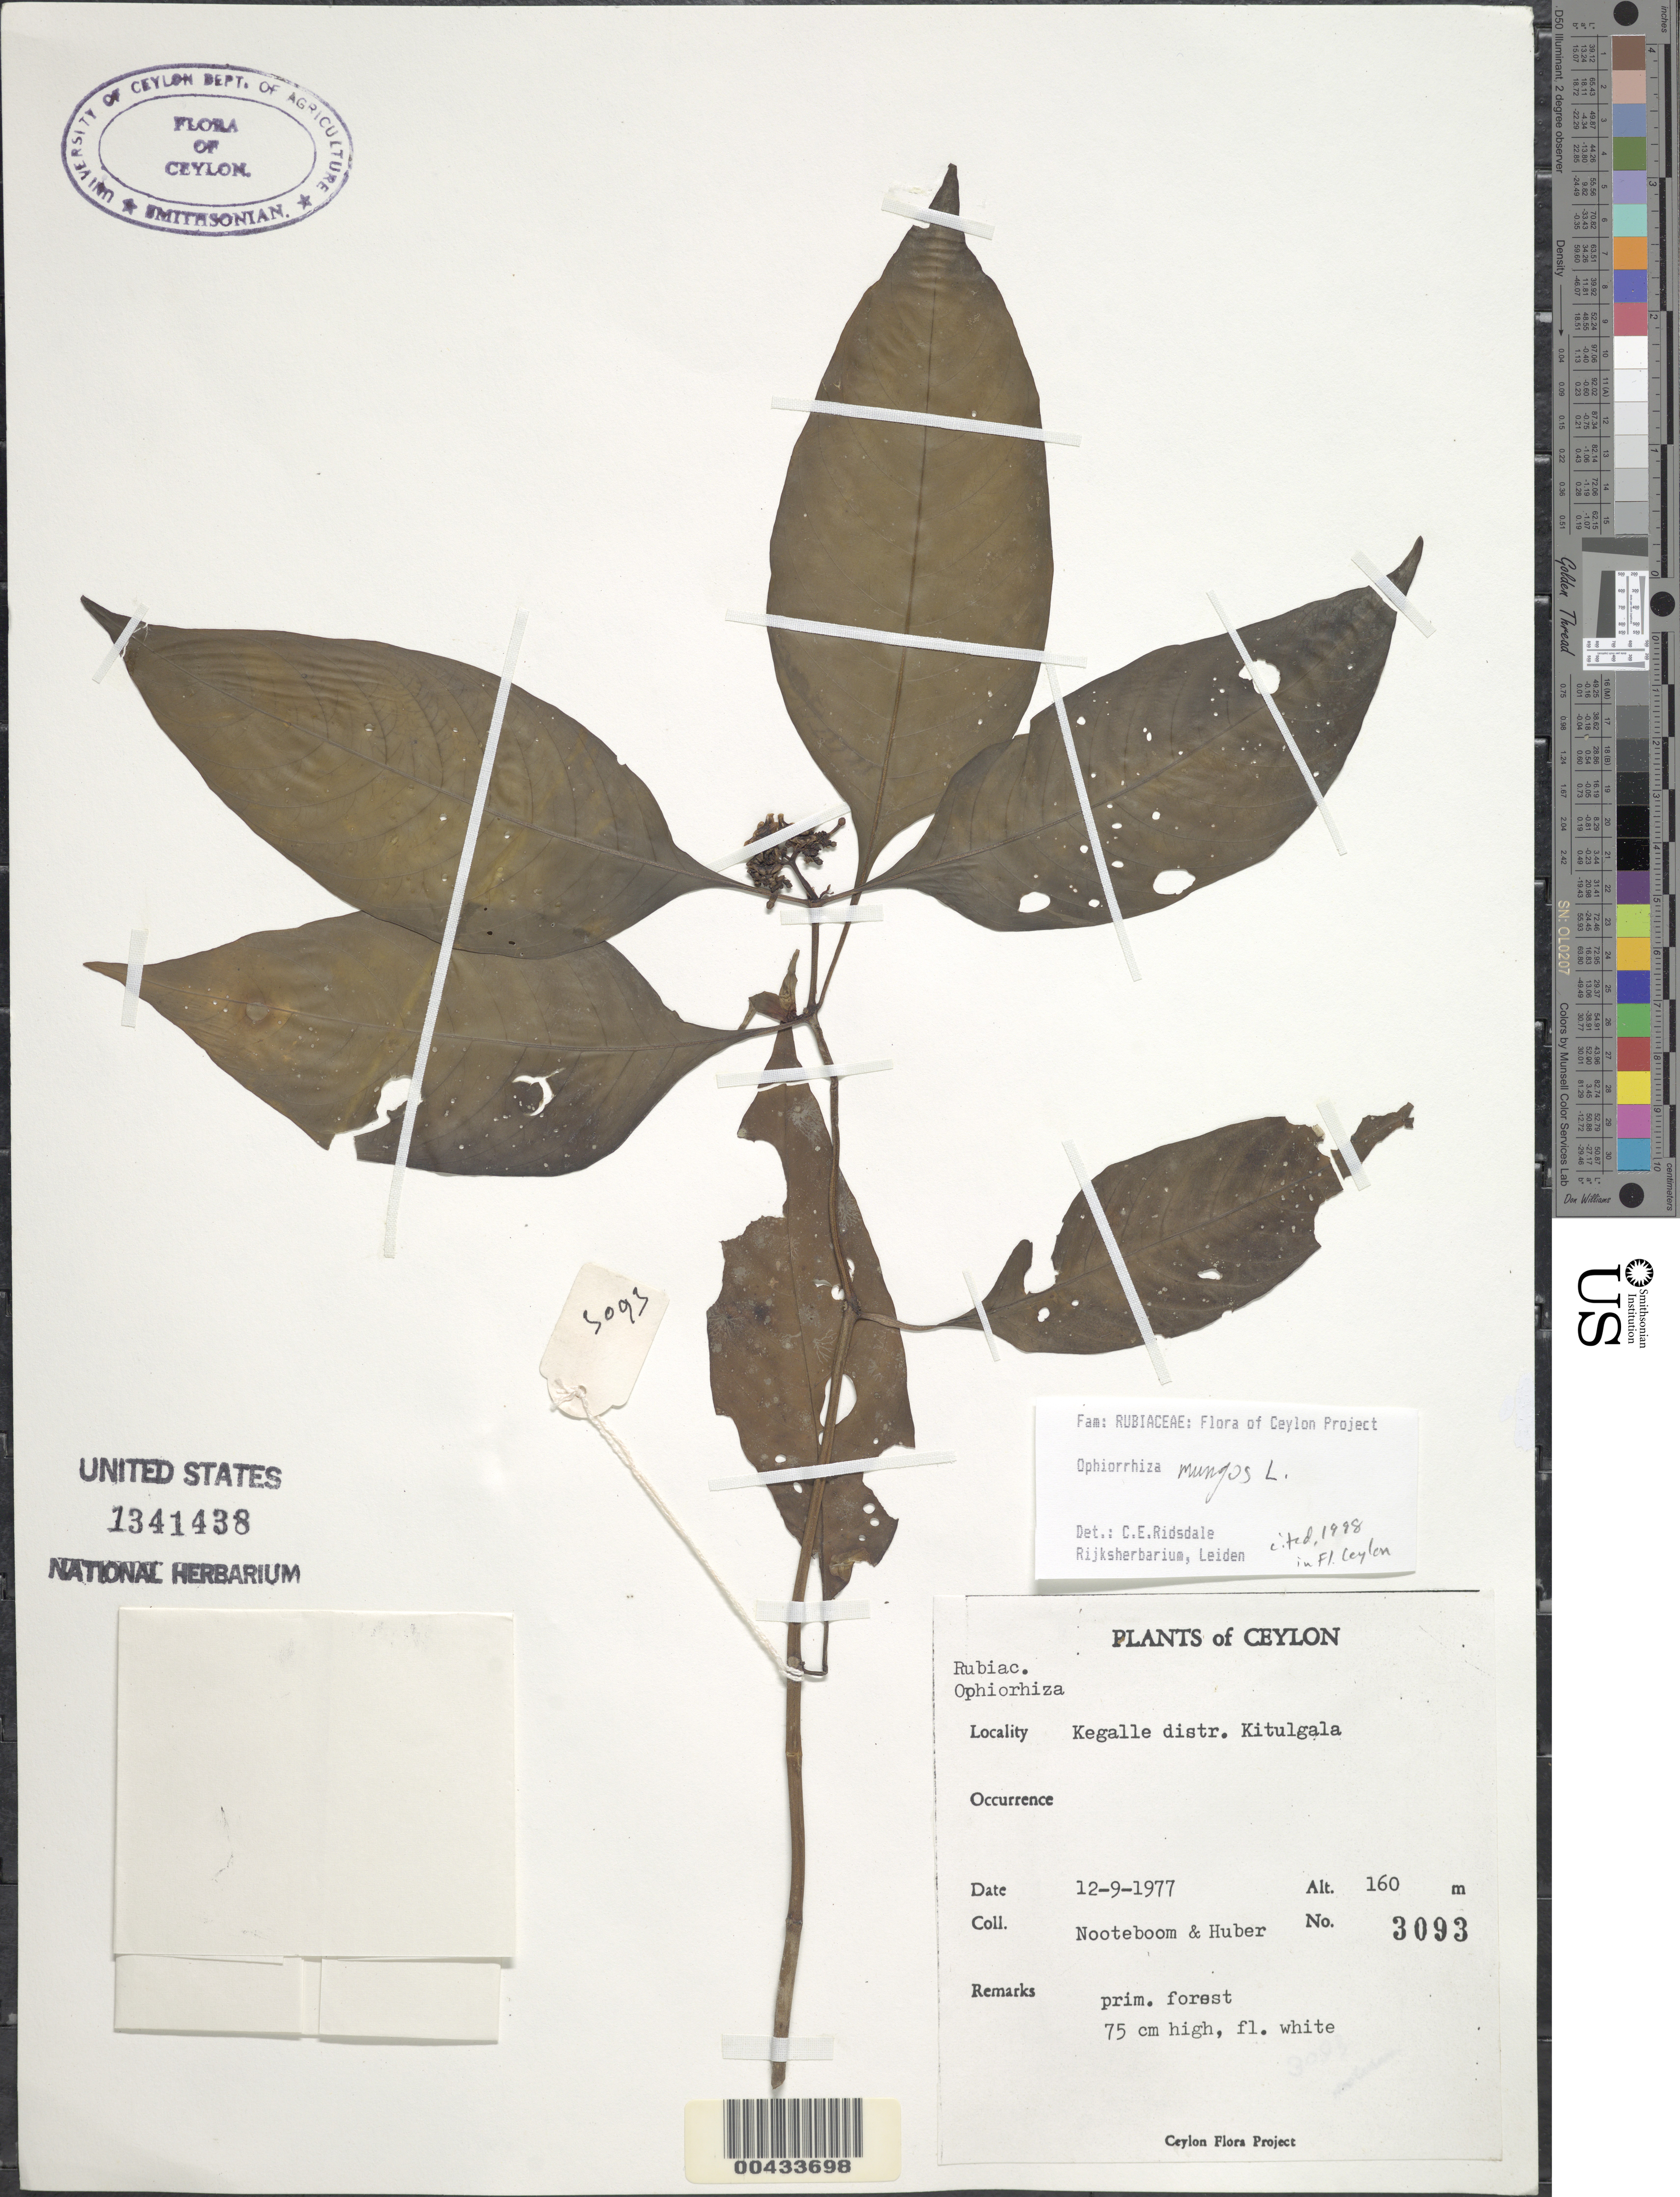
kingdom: Plantae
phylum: Tracheophyta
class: Magnoliopsida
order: Gentianales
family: Rubiaceae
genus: Ophiorrhiza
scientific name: Ophiorrhiza mungos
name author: L.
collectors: H. P. Nooteboom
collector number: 3093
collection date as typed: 12 Sep 1977 or 09 Dec 1977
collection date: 1977-09-12 or 1977-12-09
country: Sri Lanka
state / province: Sabaragamuwa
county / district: Kegalla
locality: Kitulgala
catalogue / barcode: US 1341438